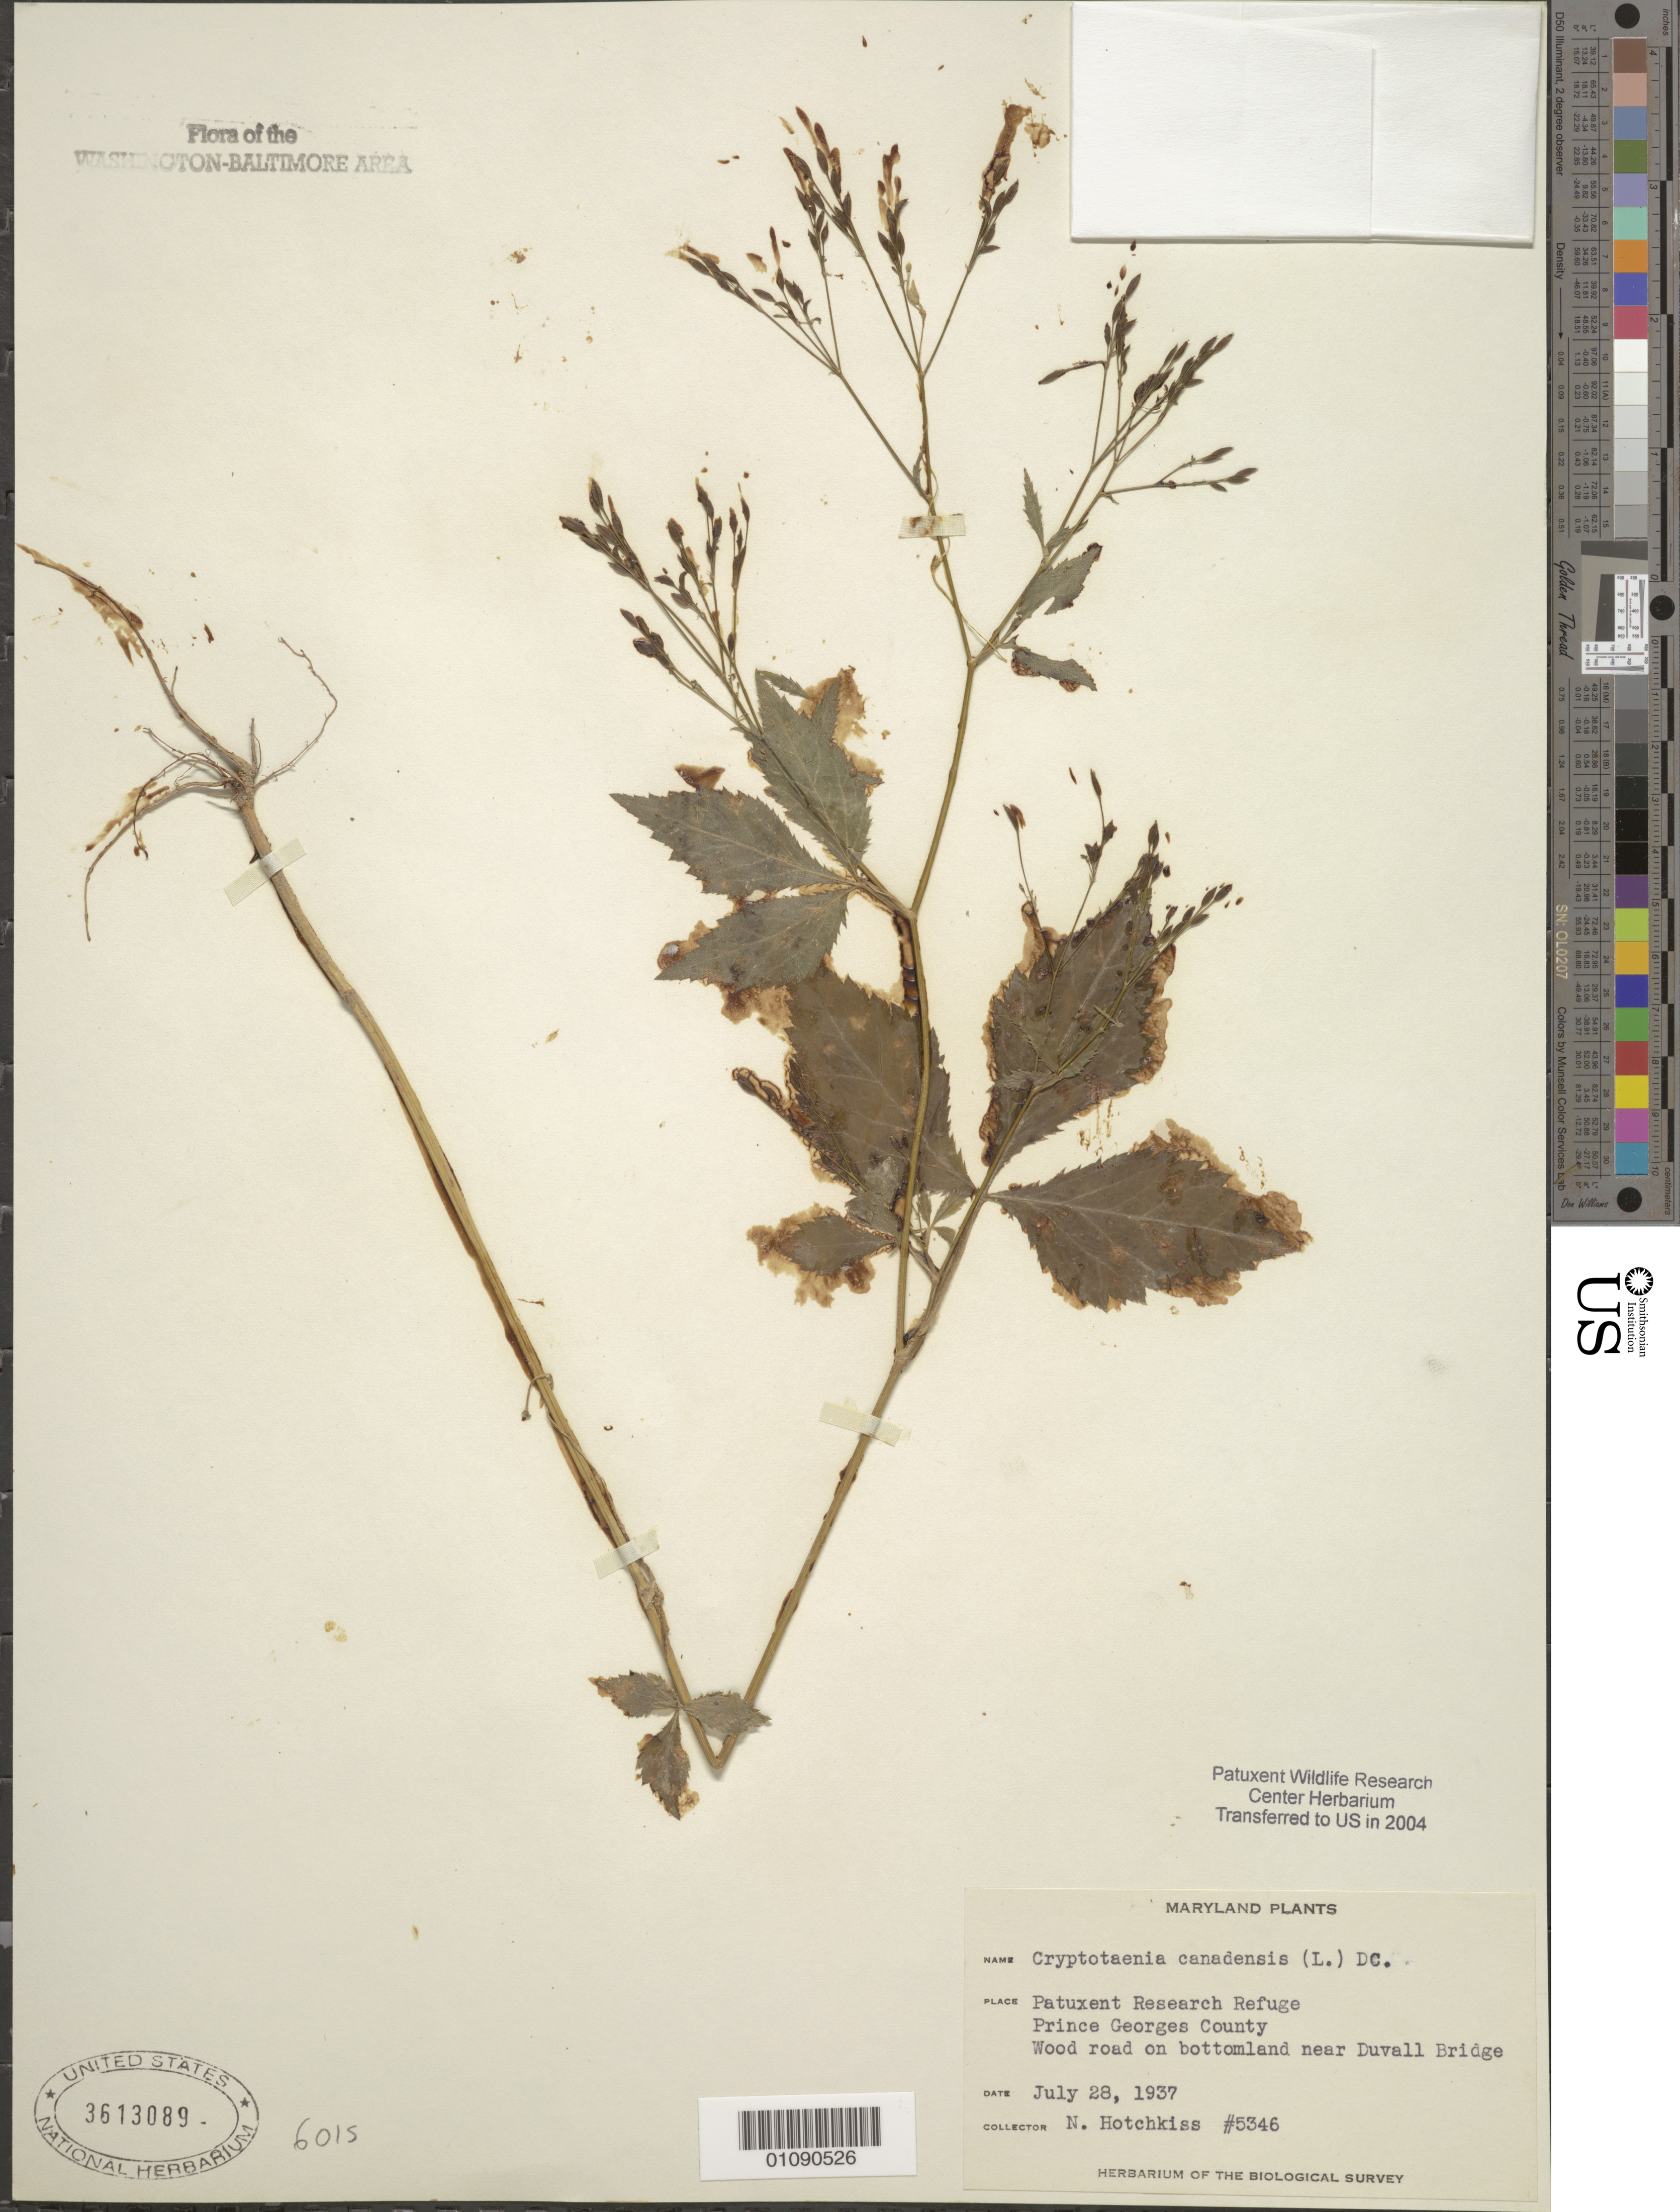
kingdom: Plantae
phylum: Tracheophyta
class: Magnoliopsida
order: Apiales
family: Apiaceae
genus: Cryptotaenia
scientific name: Cryptotaenia canadensis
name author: (L.) DC.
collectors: N. Hotchkiss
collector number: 5346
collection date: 1937-07-28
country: United States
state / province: Maryland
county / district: Prince George's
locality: Patuxent Wildlife Refuge near Duvall Bridge.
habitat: Wood road on bottomland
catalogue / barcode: US 3613089